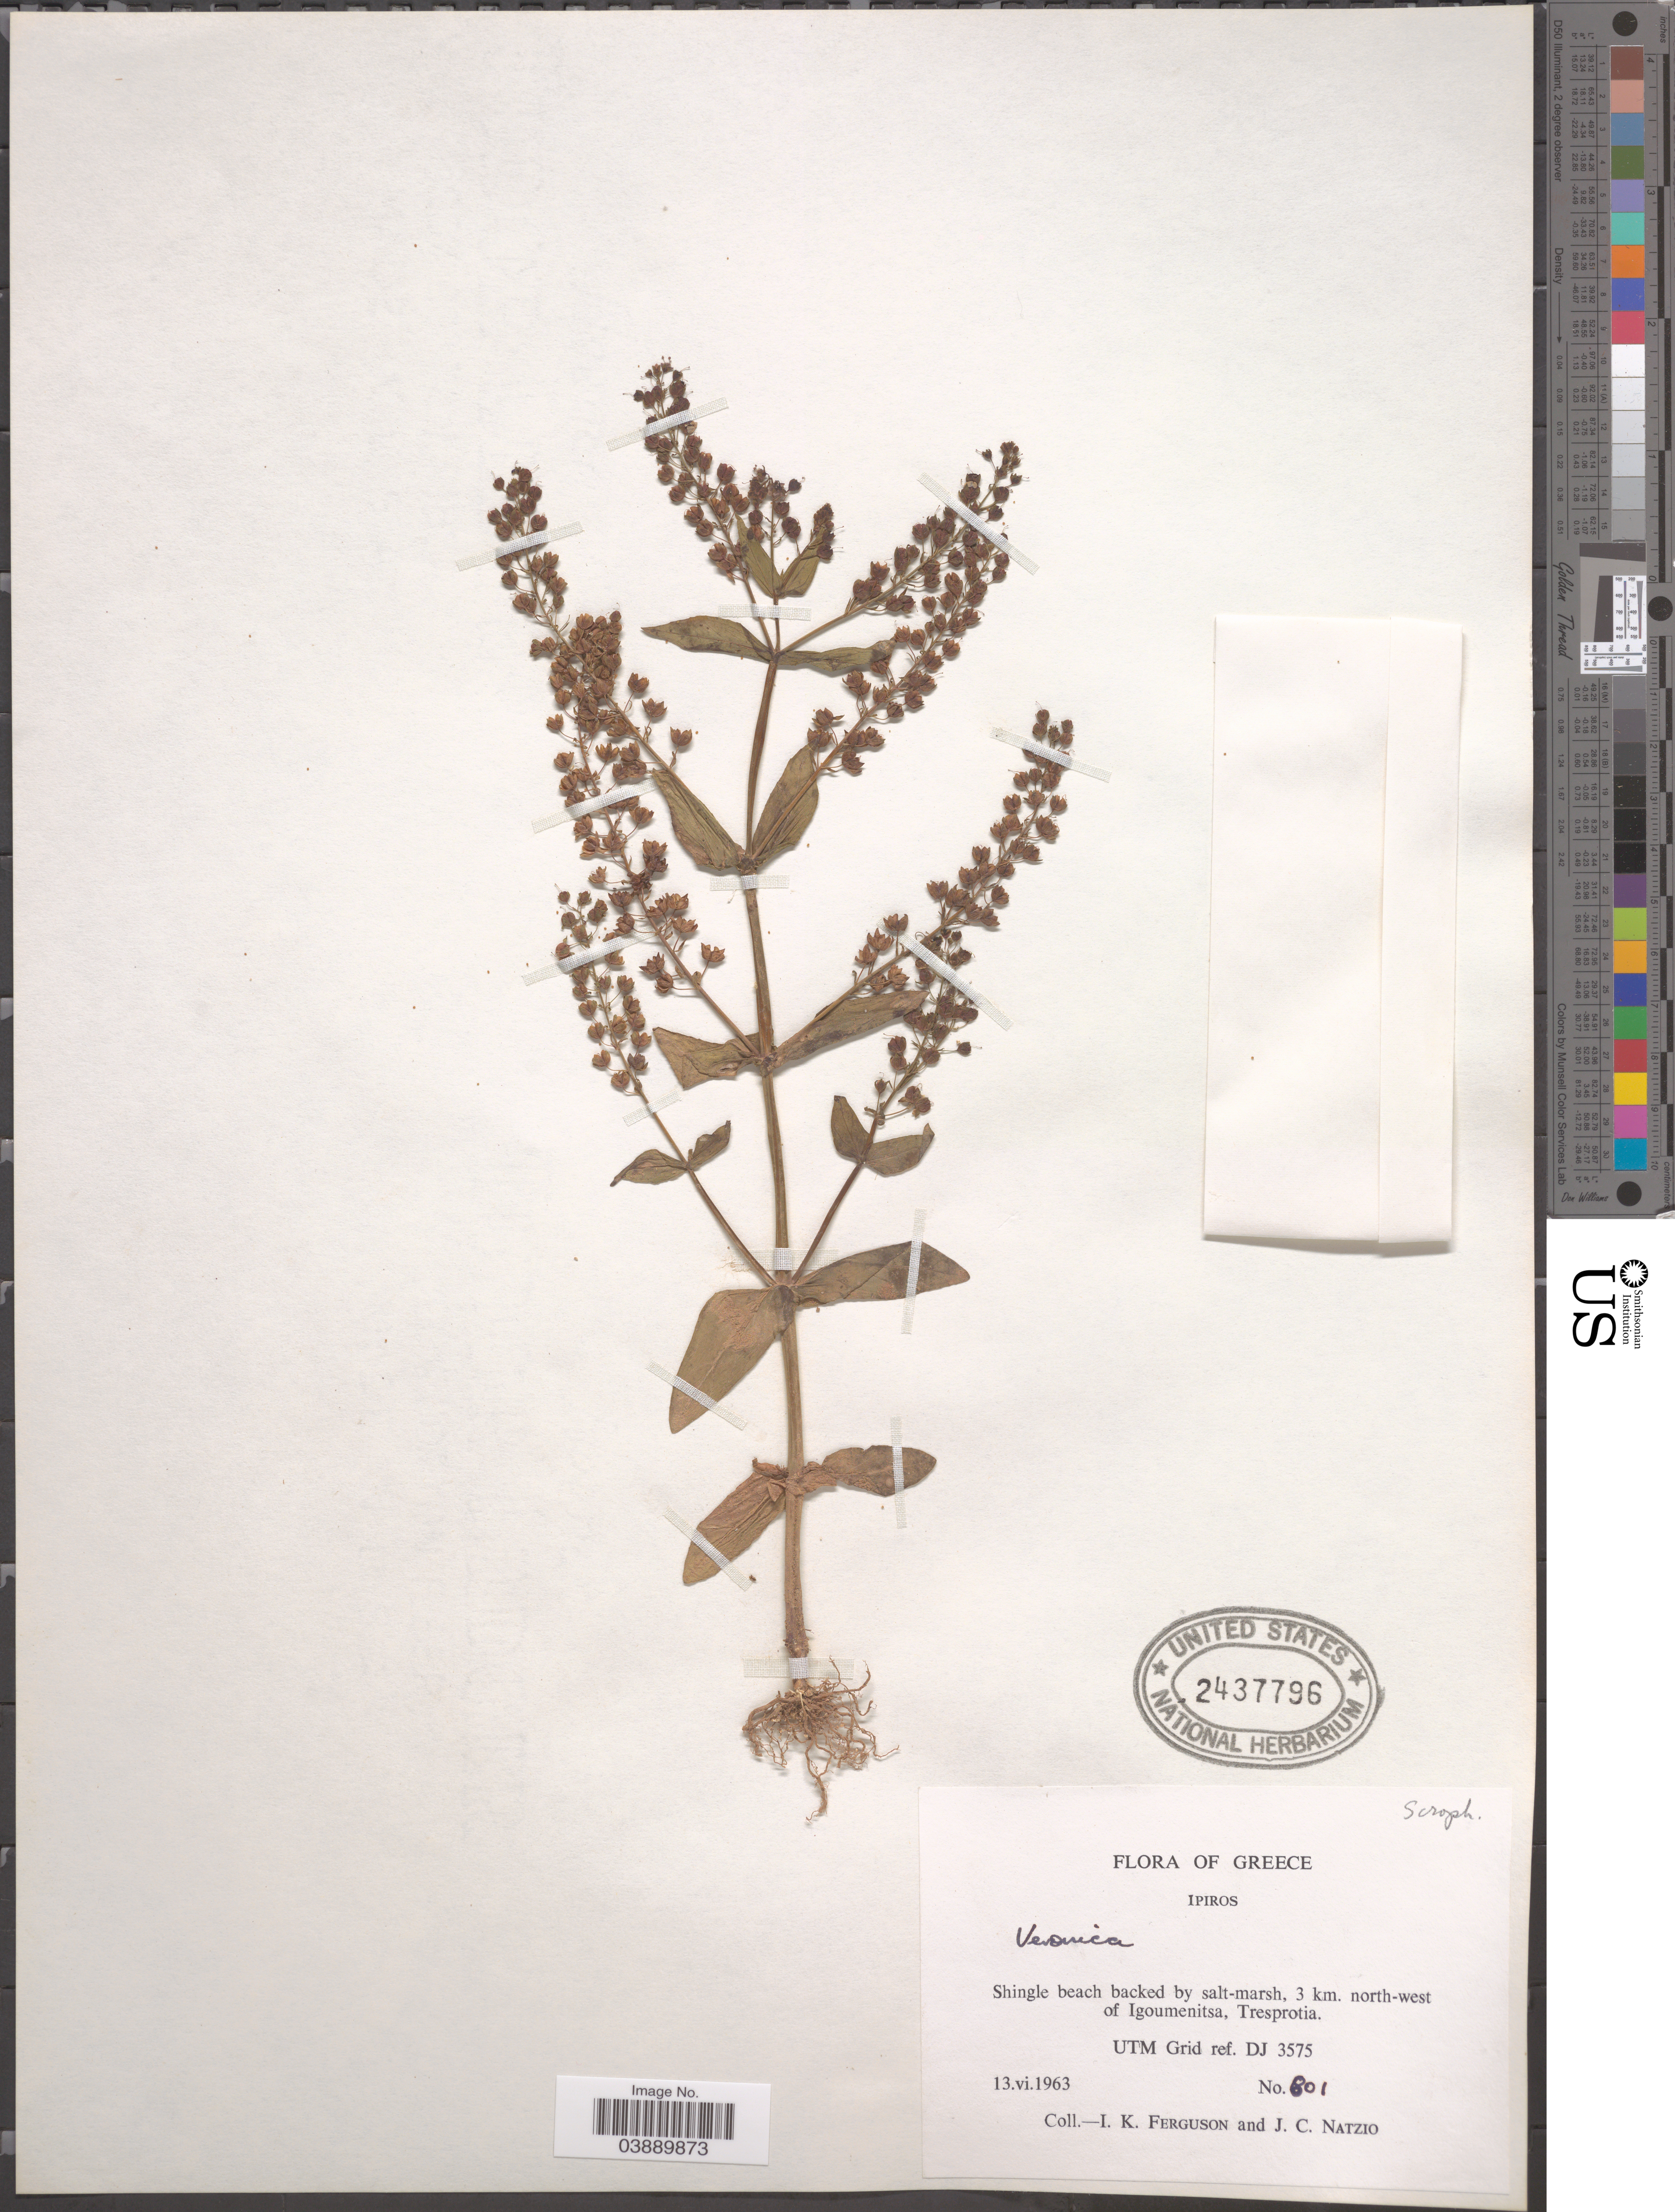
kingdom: Plantae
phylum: Tracheophyta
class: Magnoliopsida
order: Lamiales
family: Plantaginaceae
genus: Veronica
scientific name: Veronica anagallis-aquatica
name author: L.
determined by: Albach, Dirk C.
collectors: I. K. Ferguson & J. Natzio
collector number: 801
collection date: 1963-06-13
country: Greece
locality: Ipiros. 3 km. north-west of Igoumenitsa, Tresprotia. UTM Grid ref. DJ 3575.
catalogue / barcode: US 2437796